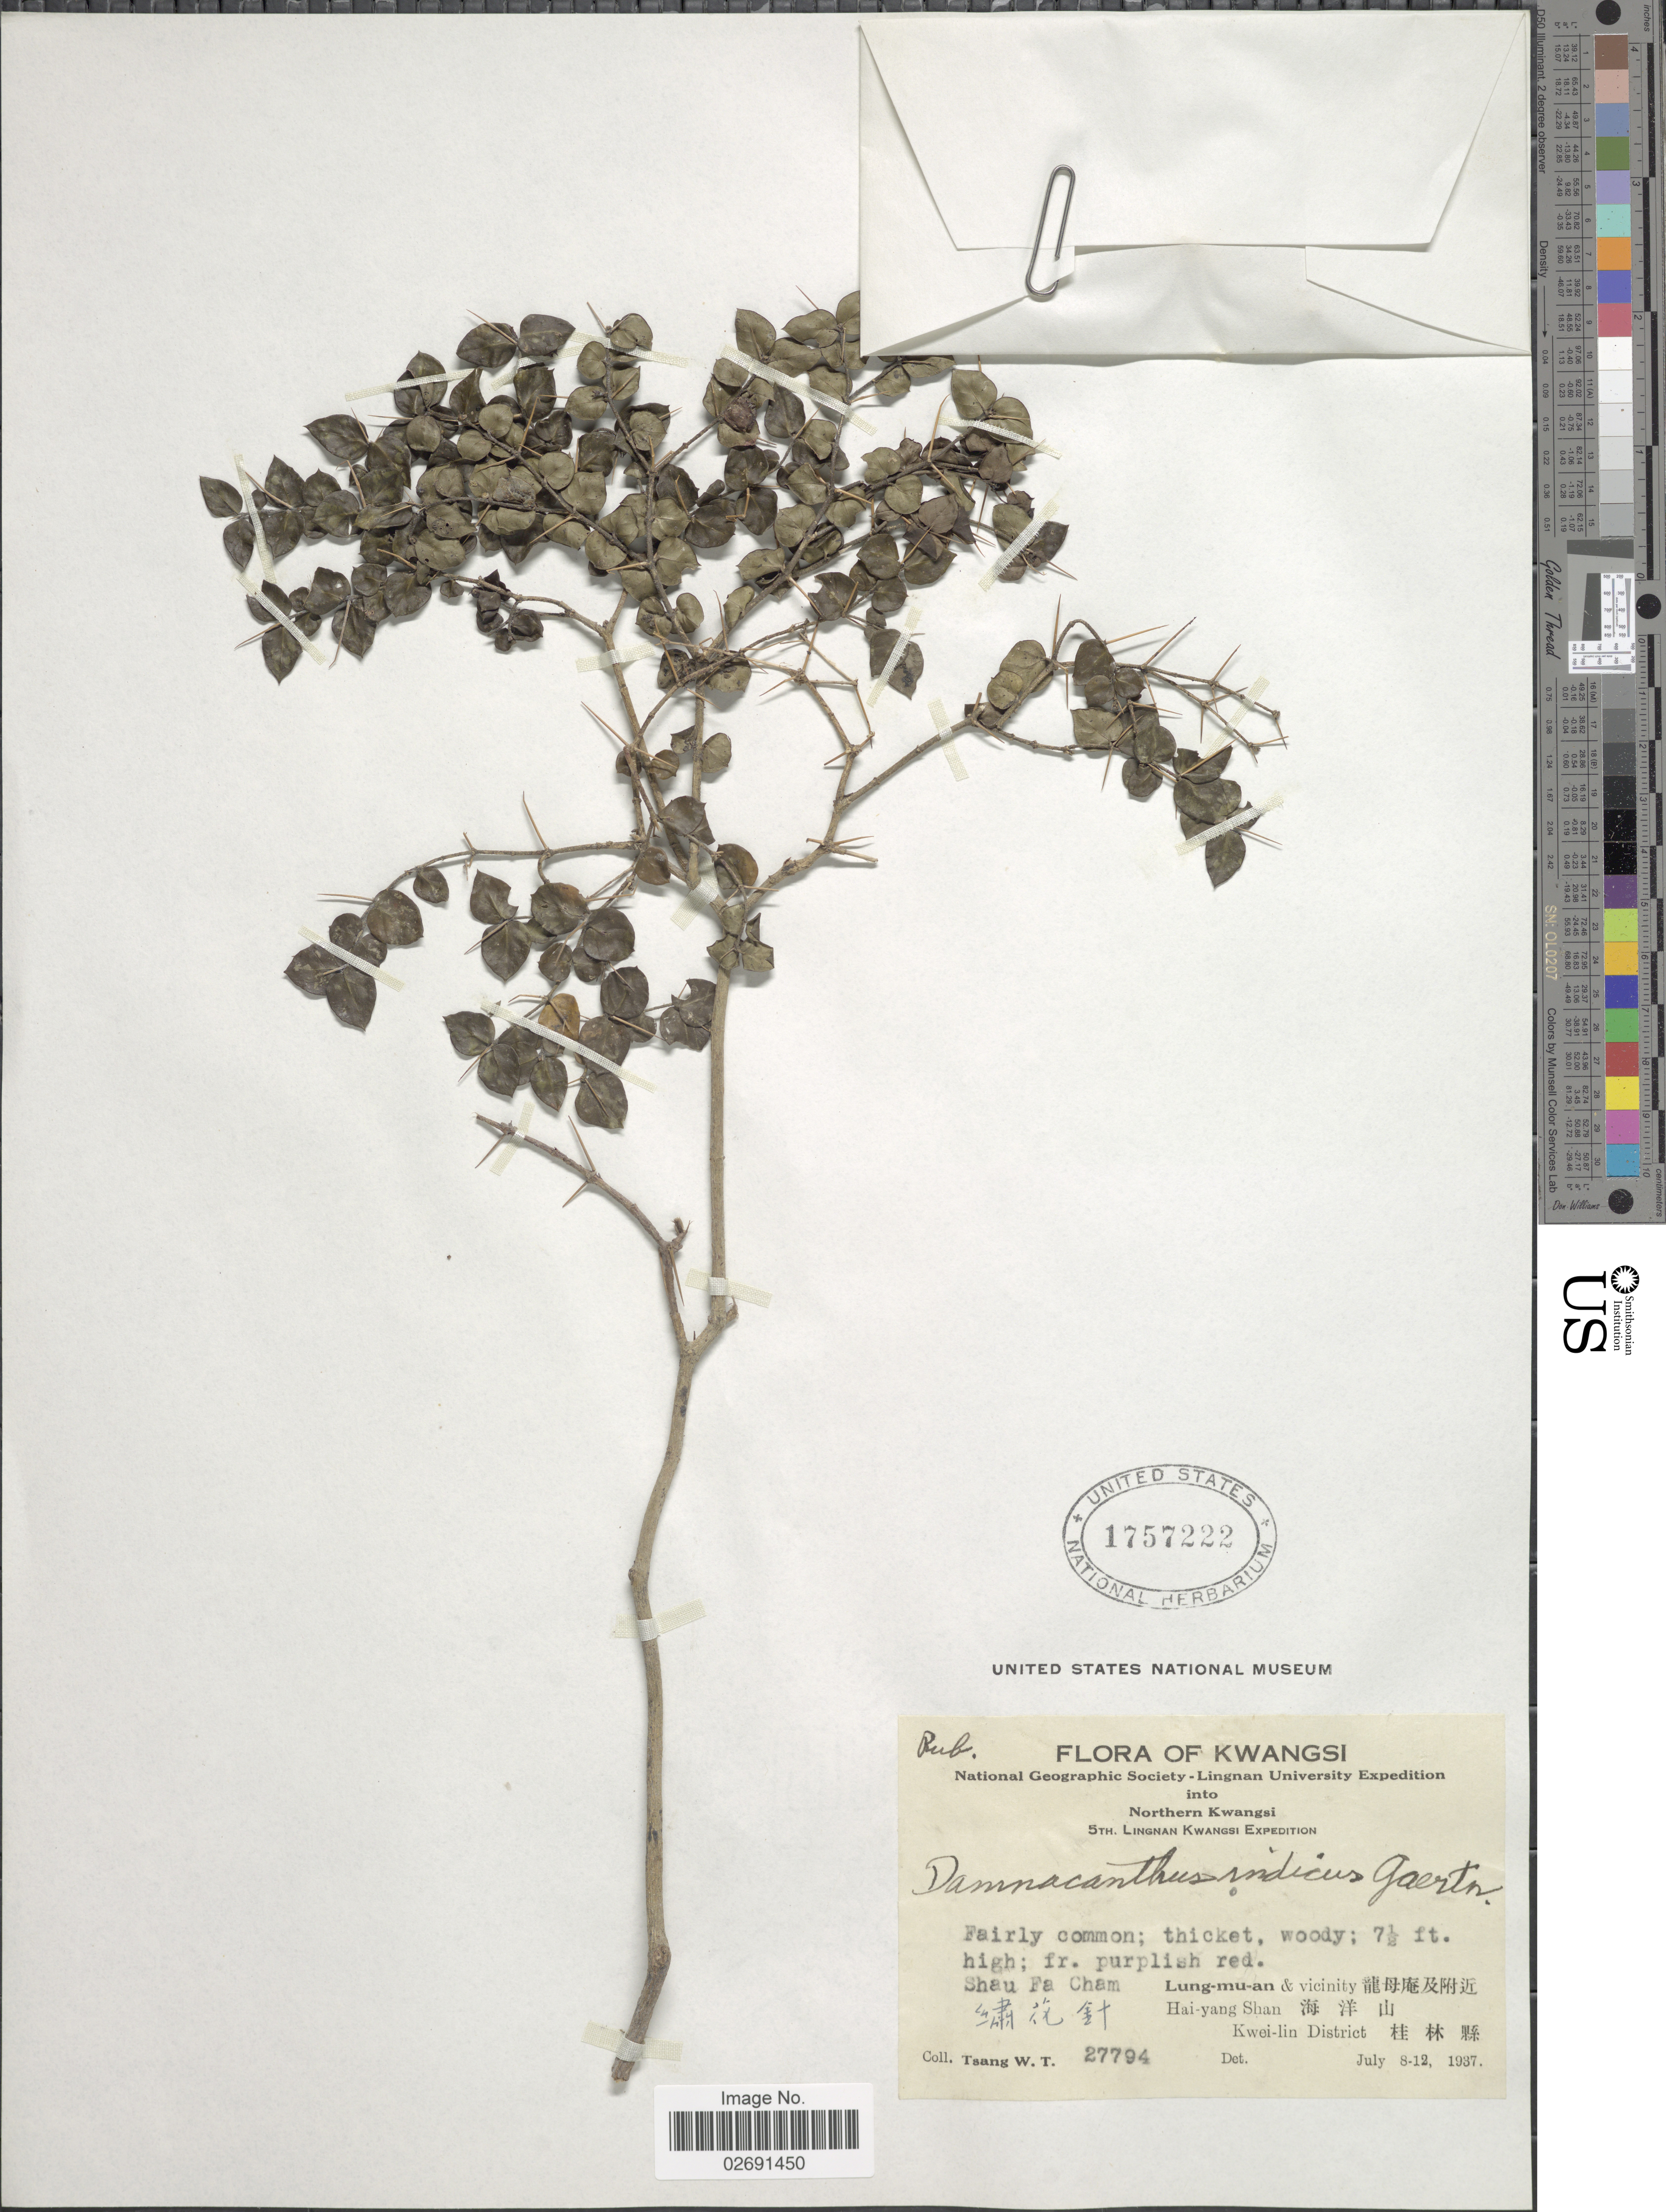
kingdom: Plantae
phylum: Tracheophyta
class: Magnoliopsida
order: Gentianales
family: Rubiaceae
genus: Damnacanthus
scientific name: Damnacanthus indicus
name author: L. f.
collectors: W. T. Tsang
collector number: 27794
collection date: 1936-07-08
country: China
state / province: Guangxi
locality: Kwangsi, Northern Kwangsi, Shau Fa Cham, Lung-mu-an & vicinity, Hai-yang Shan, Kwei-lin District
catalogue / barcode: US 1757222